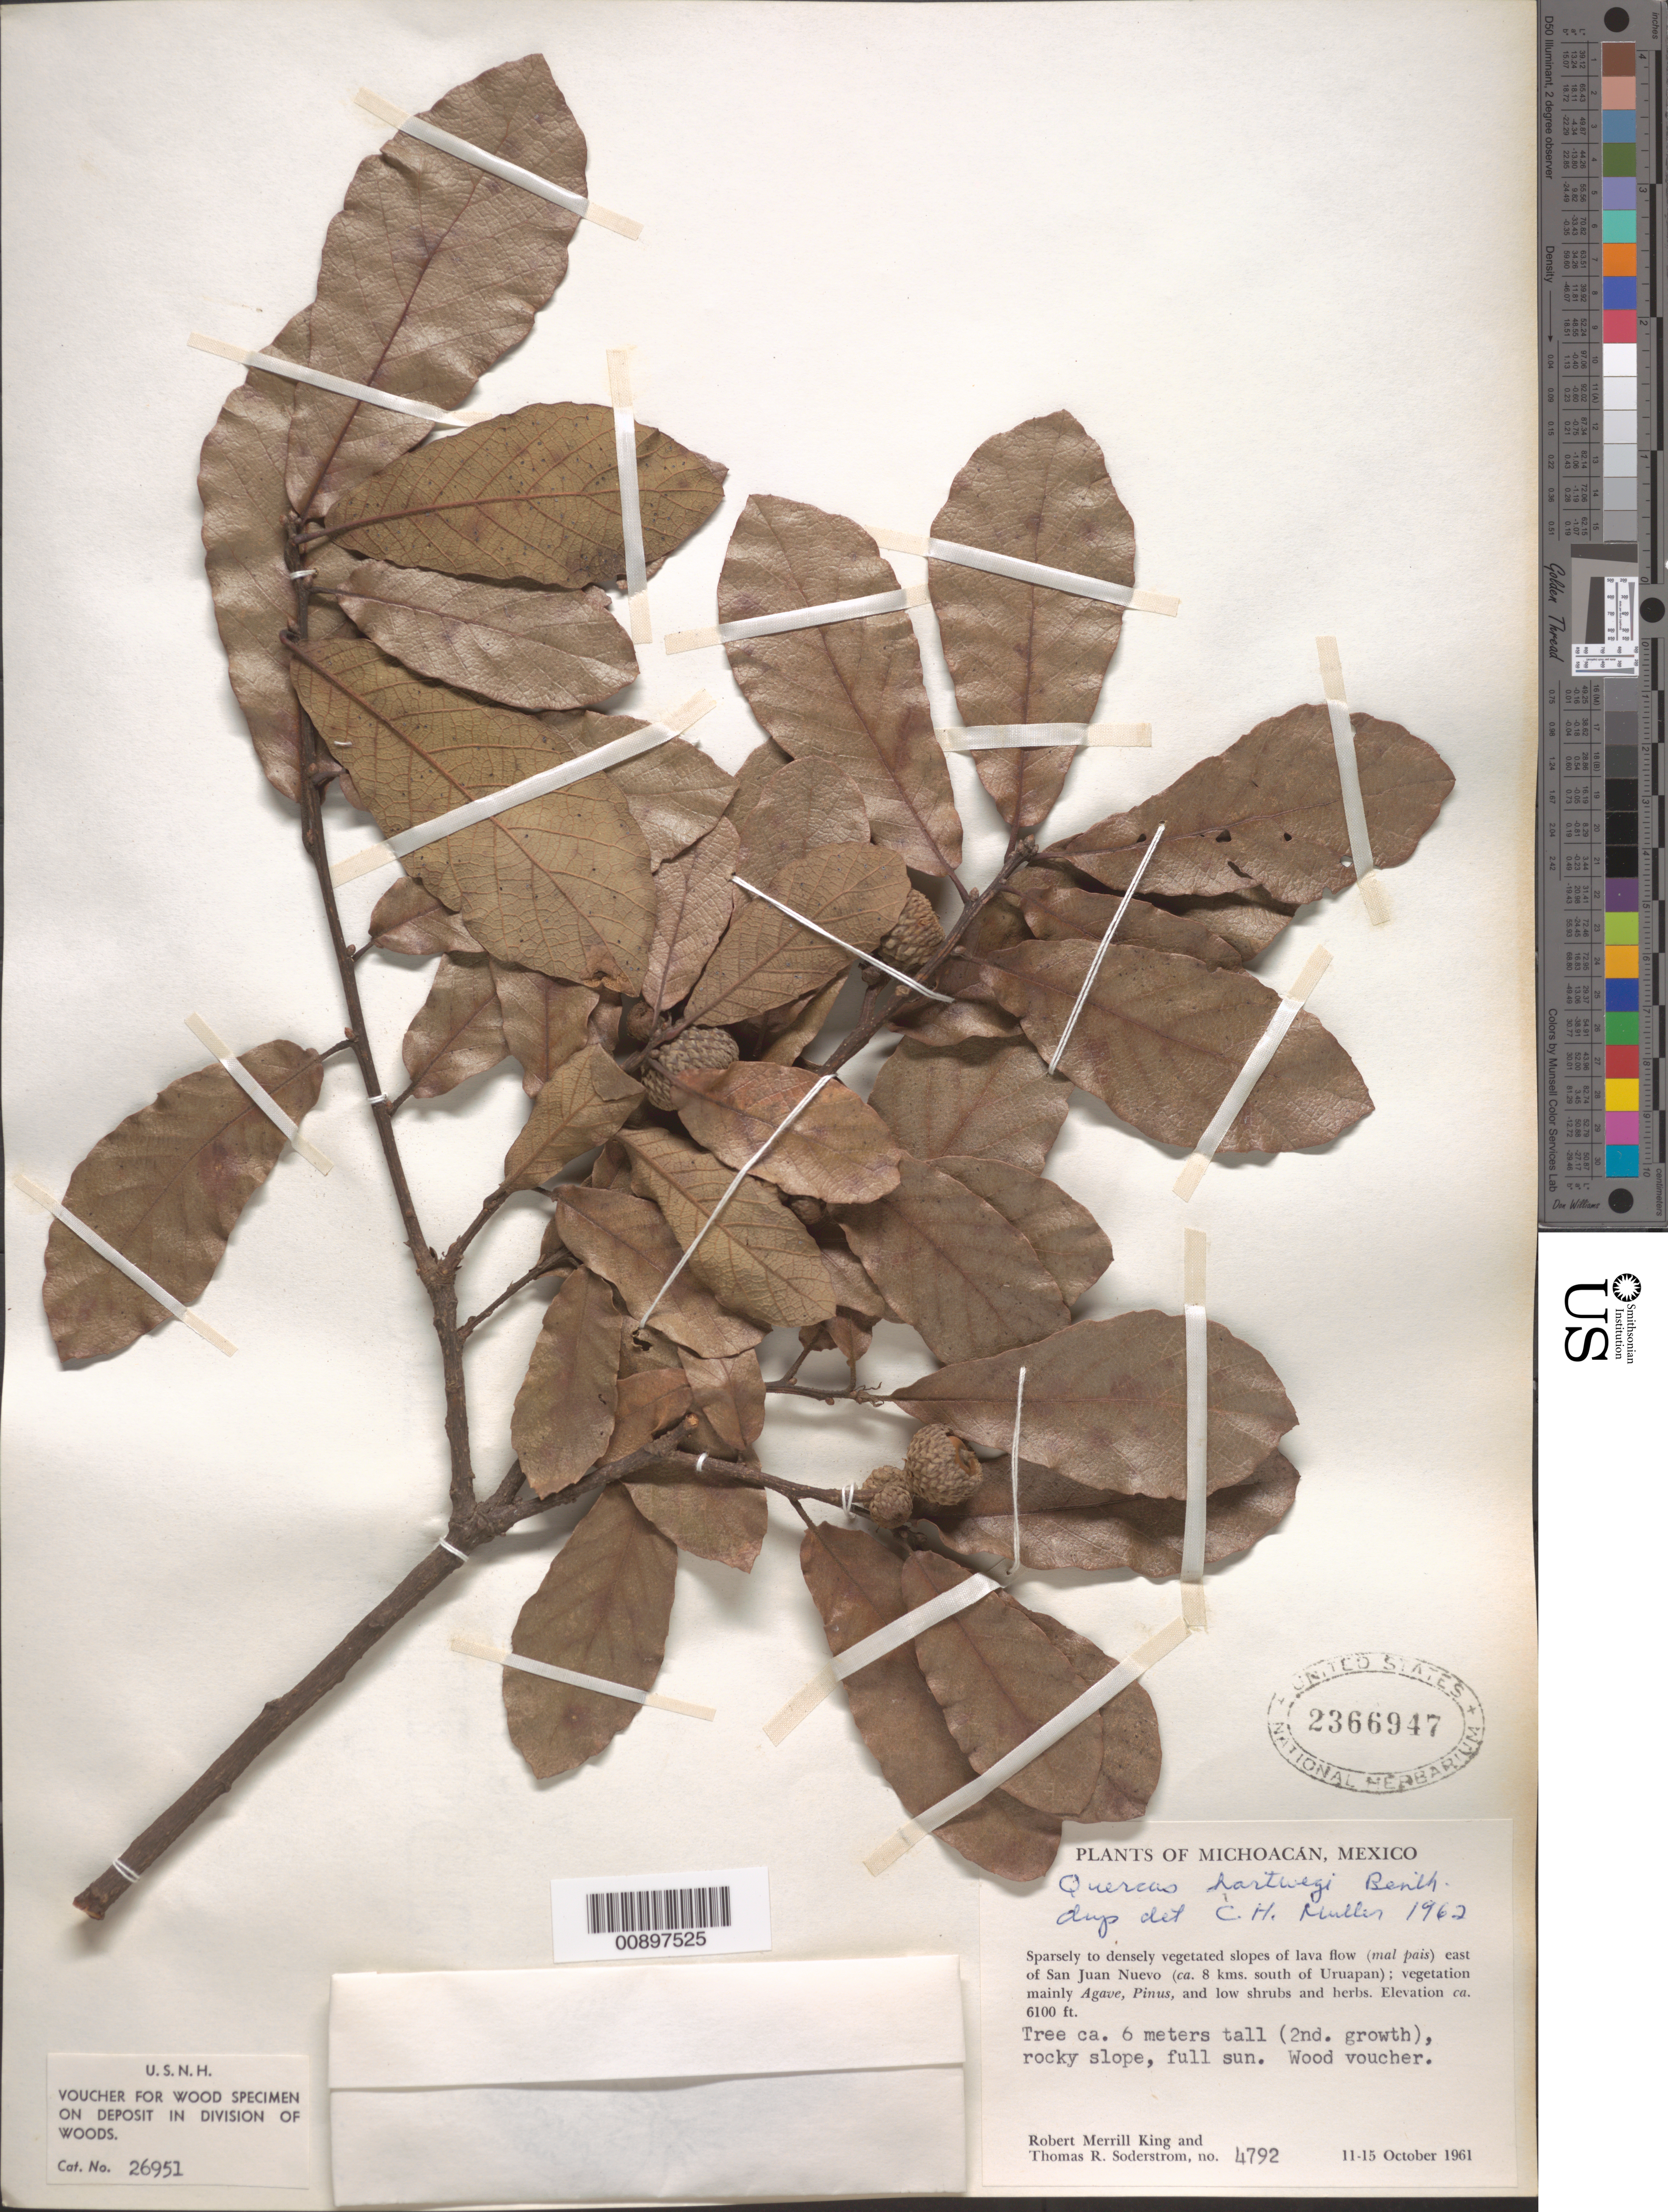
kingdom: Plantae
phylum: Tracheophyta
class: Magnoliopsida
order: Fagales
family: Fagaceae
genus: Quercus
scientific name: Quercus hartwegii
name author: Benth.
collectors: R. M. King & T. R. Soderstrom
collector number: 4792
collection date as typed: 11 Oct 1961 to 15 Oct 1961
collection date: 1961-10-11/1961-10-15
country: Mexico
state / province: Michoacán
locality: Sparsely to densely vegetated slopes of lava flow (mal pais) east of San Juan Nuevo (ca. 8 kms. South of Uruapan).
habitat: Rocky slope, full sun. Vegetation mainly Agave, Pinus, and low shrubs and herbs.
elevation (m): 1859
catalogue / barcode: US 2366947